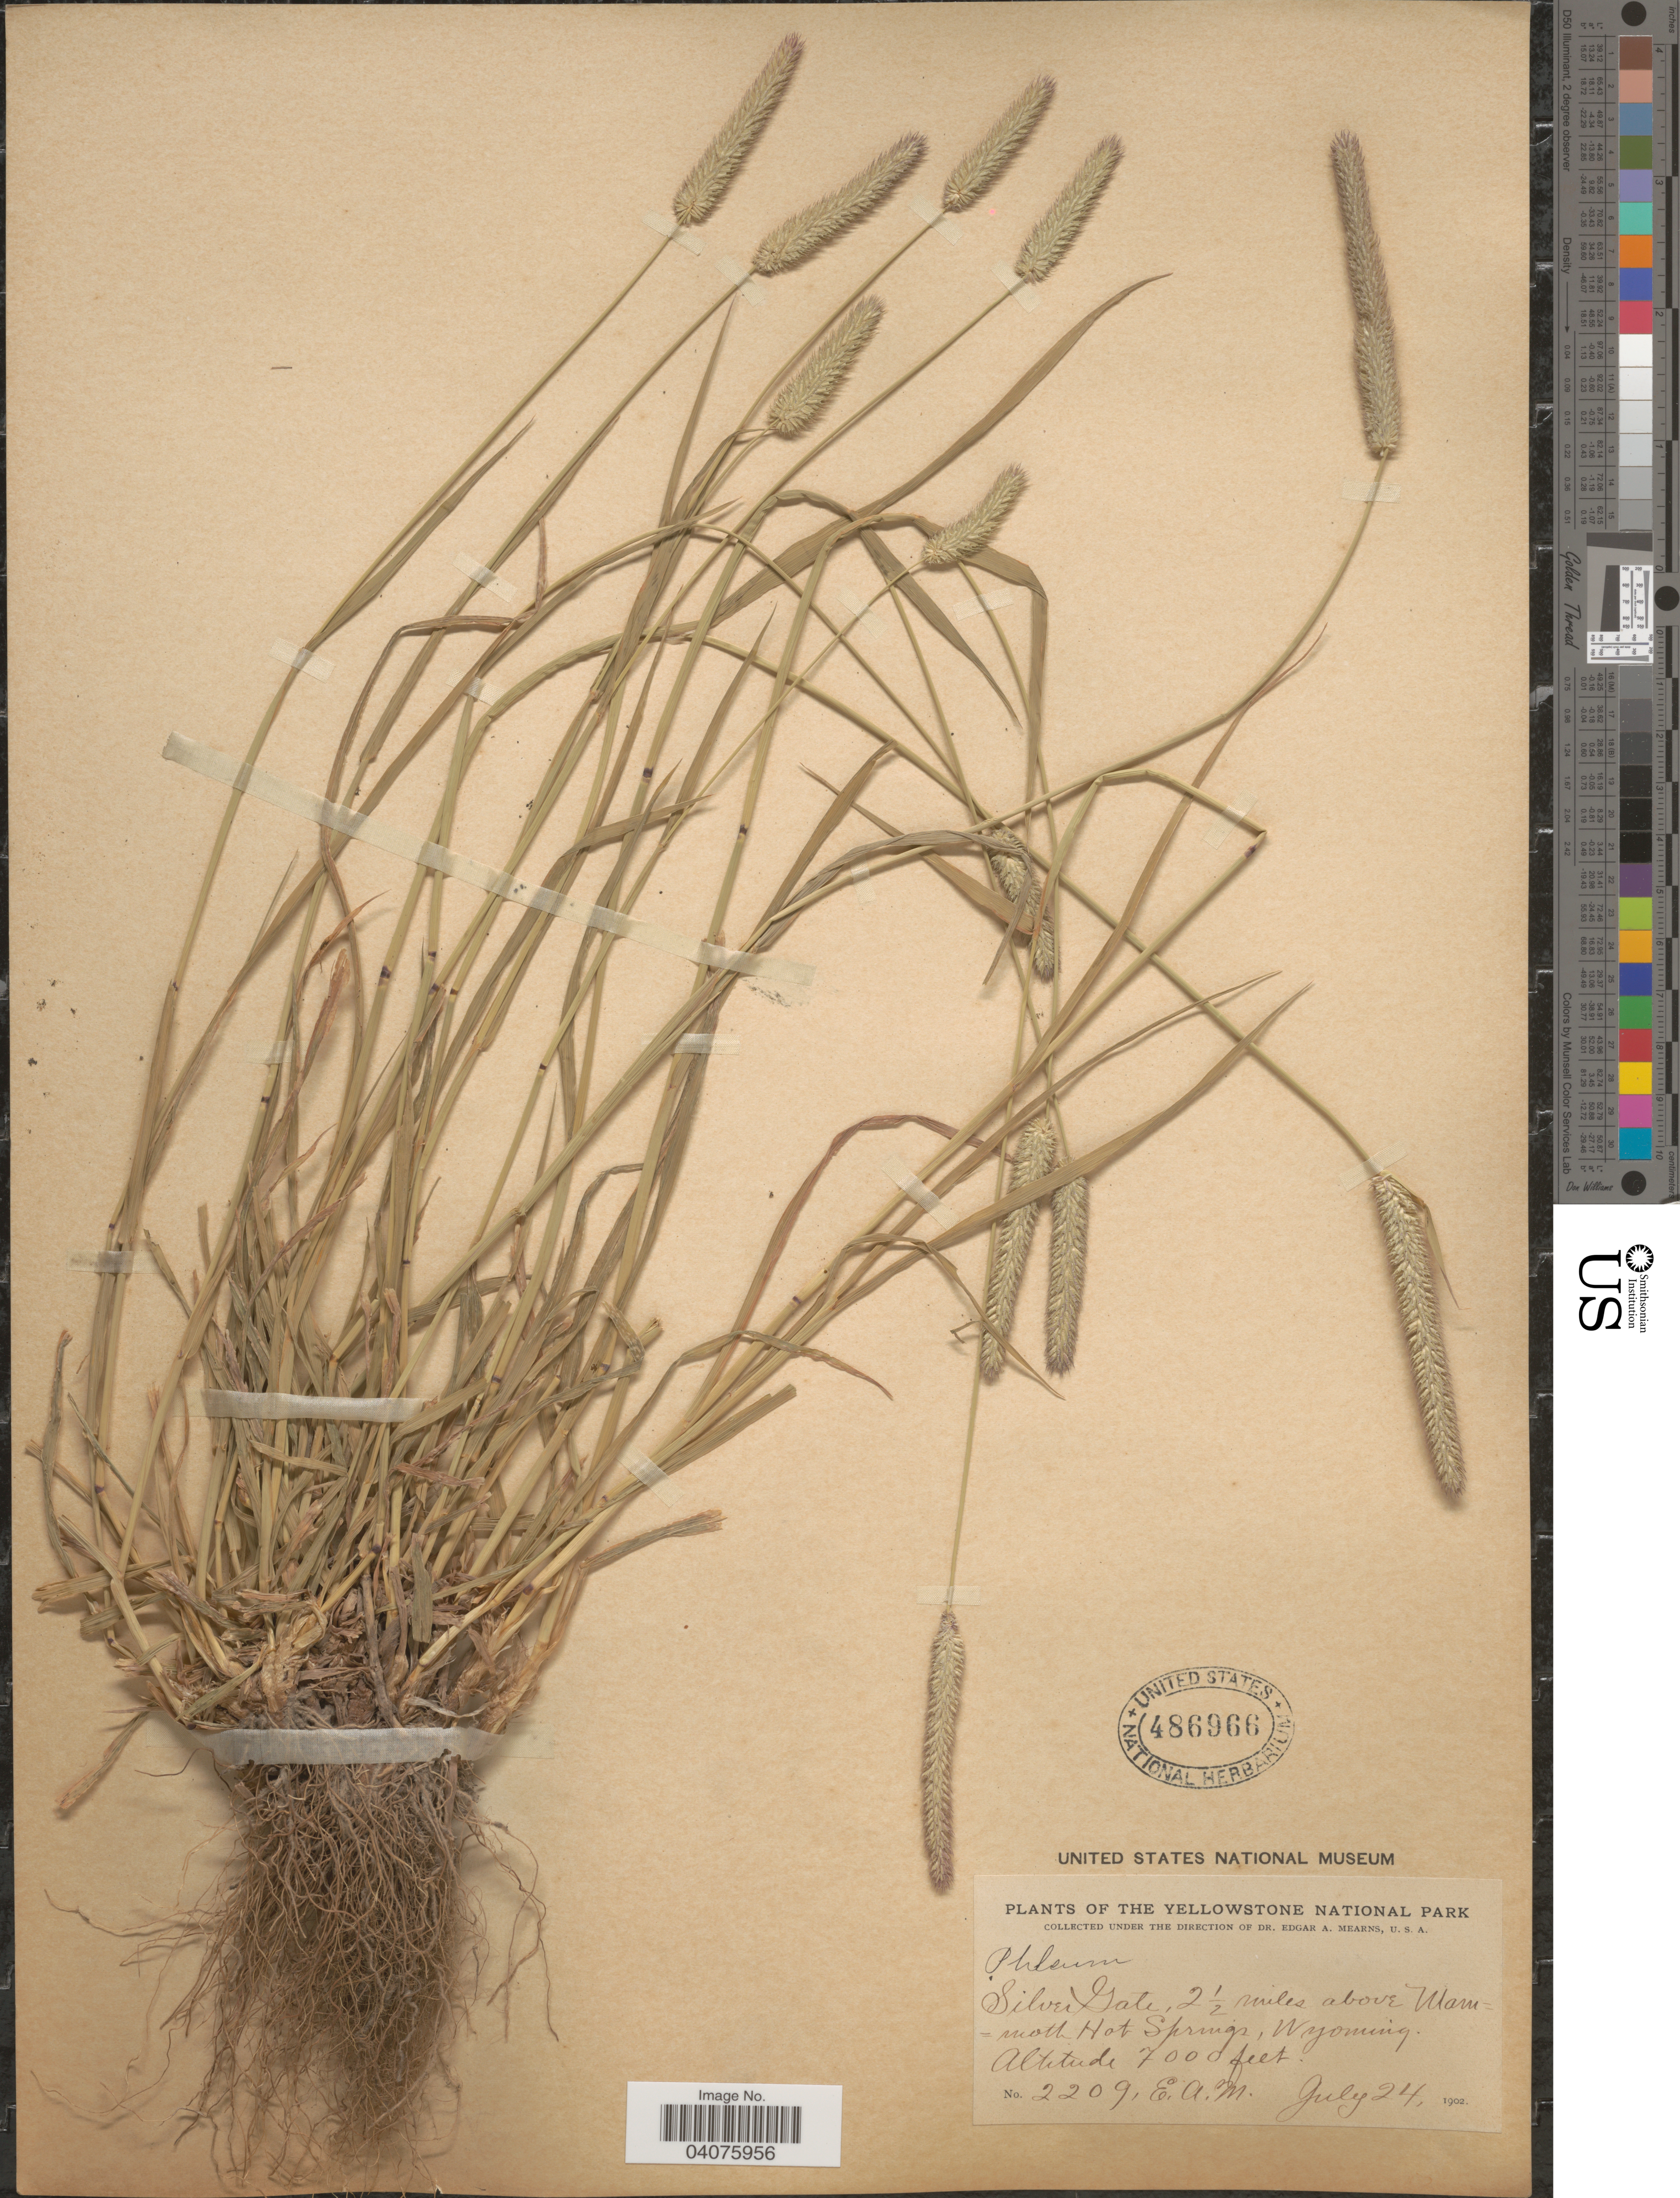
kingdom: Plantae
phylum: Tracheophyta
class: Liliopsida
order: Poales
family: Poaceae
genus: Phleum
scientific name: Phleum pratense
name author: L.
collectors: E. A. Mearns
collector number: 2209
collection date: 1902-07-24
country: United States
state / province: Wyoming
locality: The Yellowstone National Park. Silver Gate, 2½ miles above Mammoth Hot Springs.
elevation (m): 2134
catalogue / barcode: US 486966